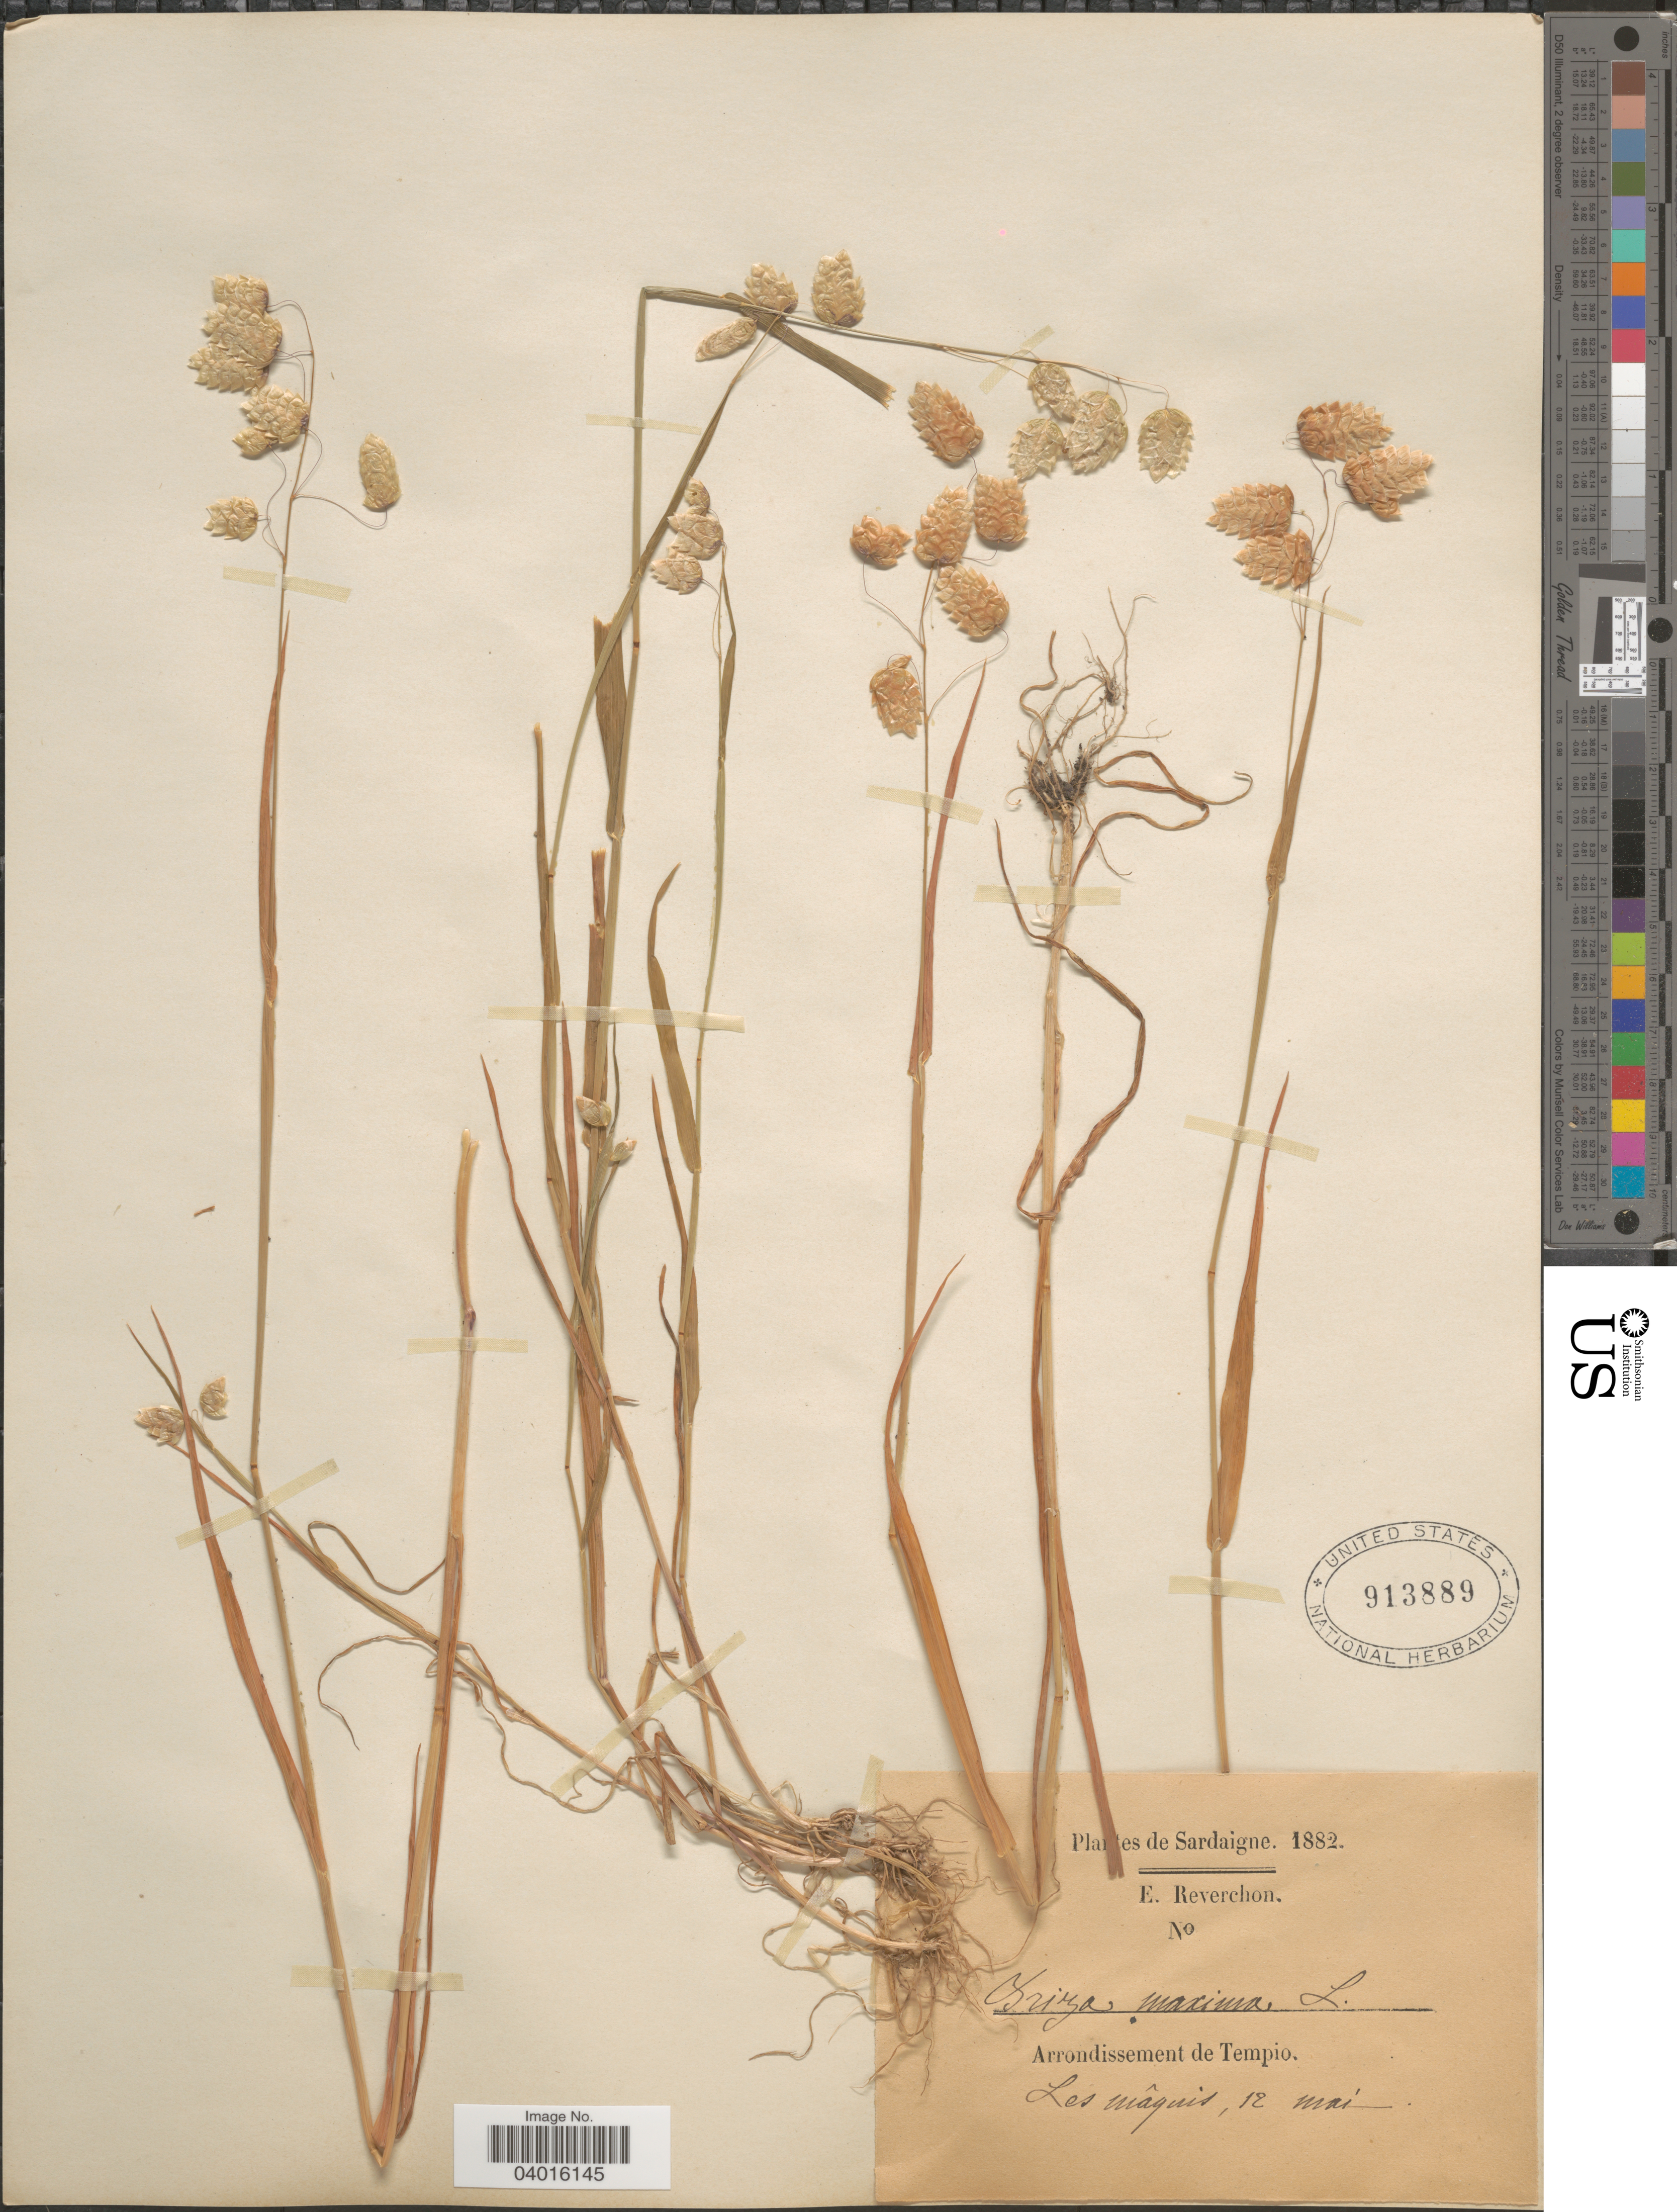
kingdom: Plantae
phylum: Tracheophyta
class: Liliopsida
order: Poales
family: Poaceae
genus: Briza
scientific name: Briza maxima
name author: L.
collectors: E. Reverchon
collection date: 1882-05-12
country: Italy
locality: Sardaigne. Arrondisement de Tempio.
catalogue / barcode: US 913889